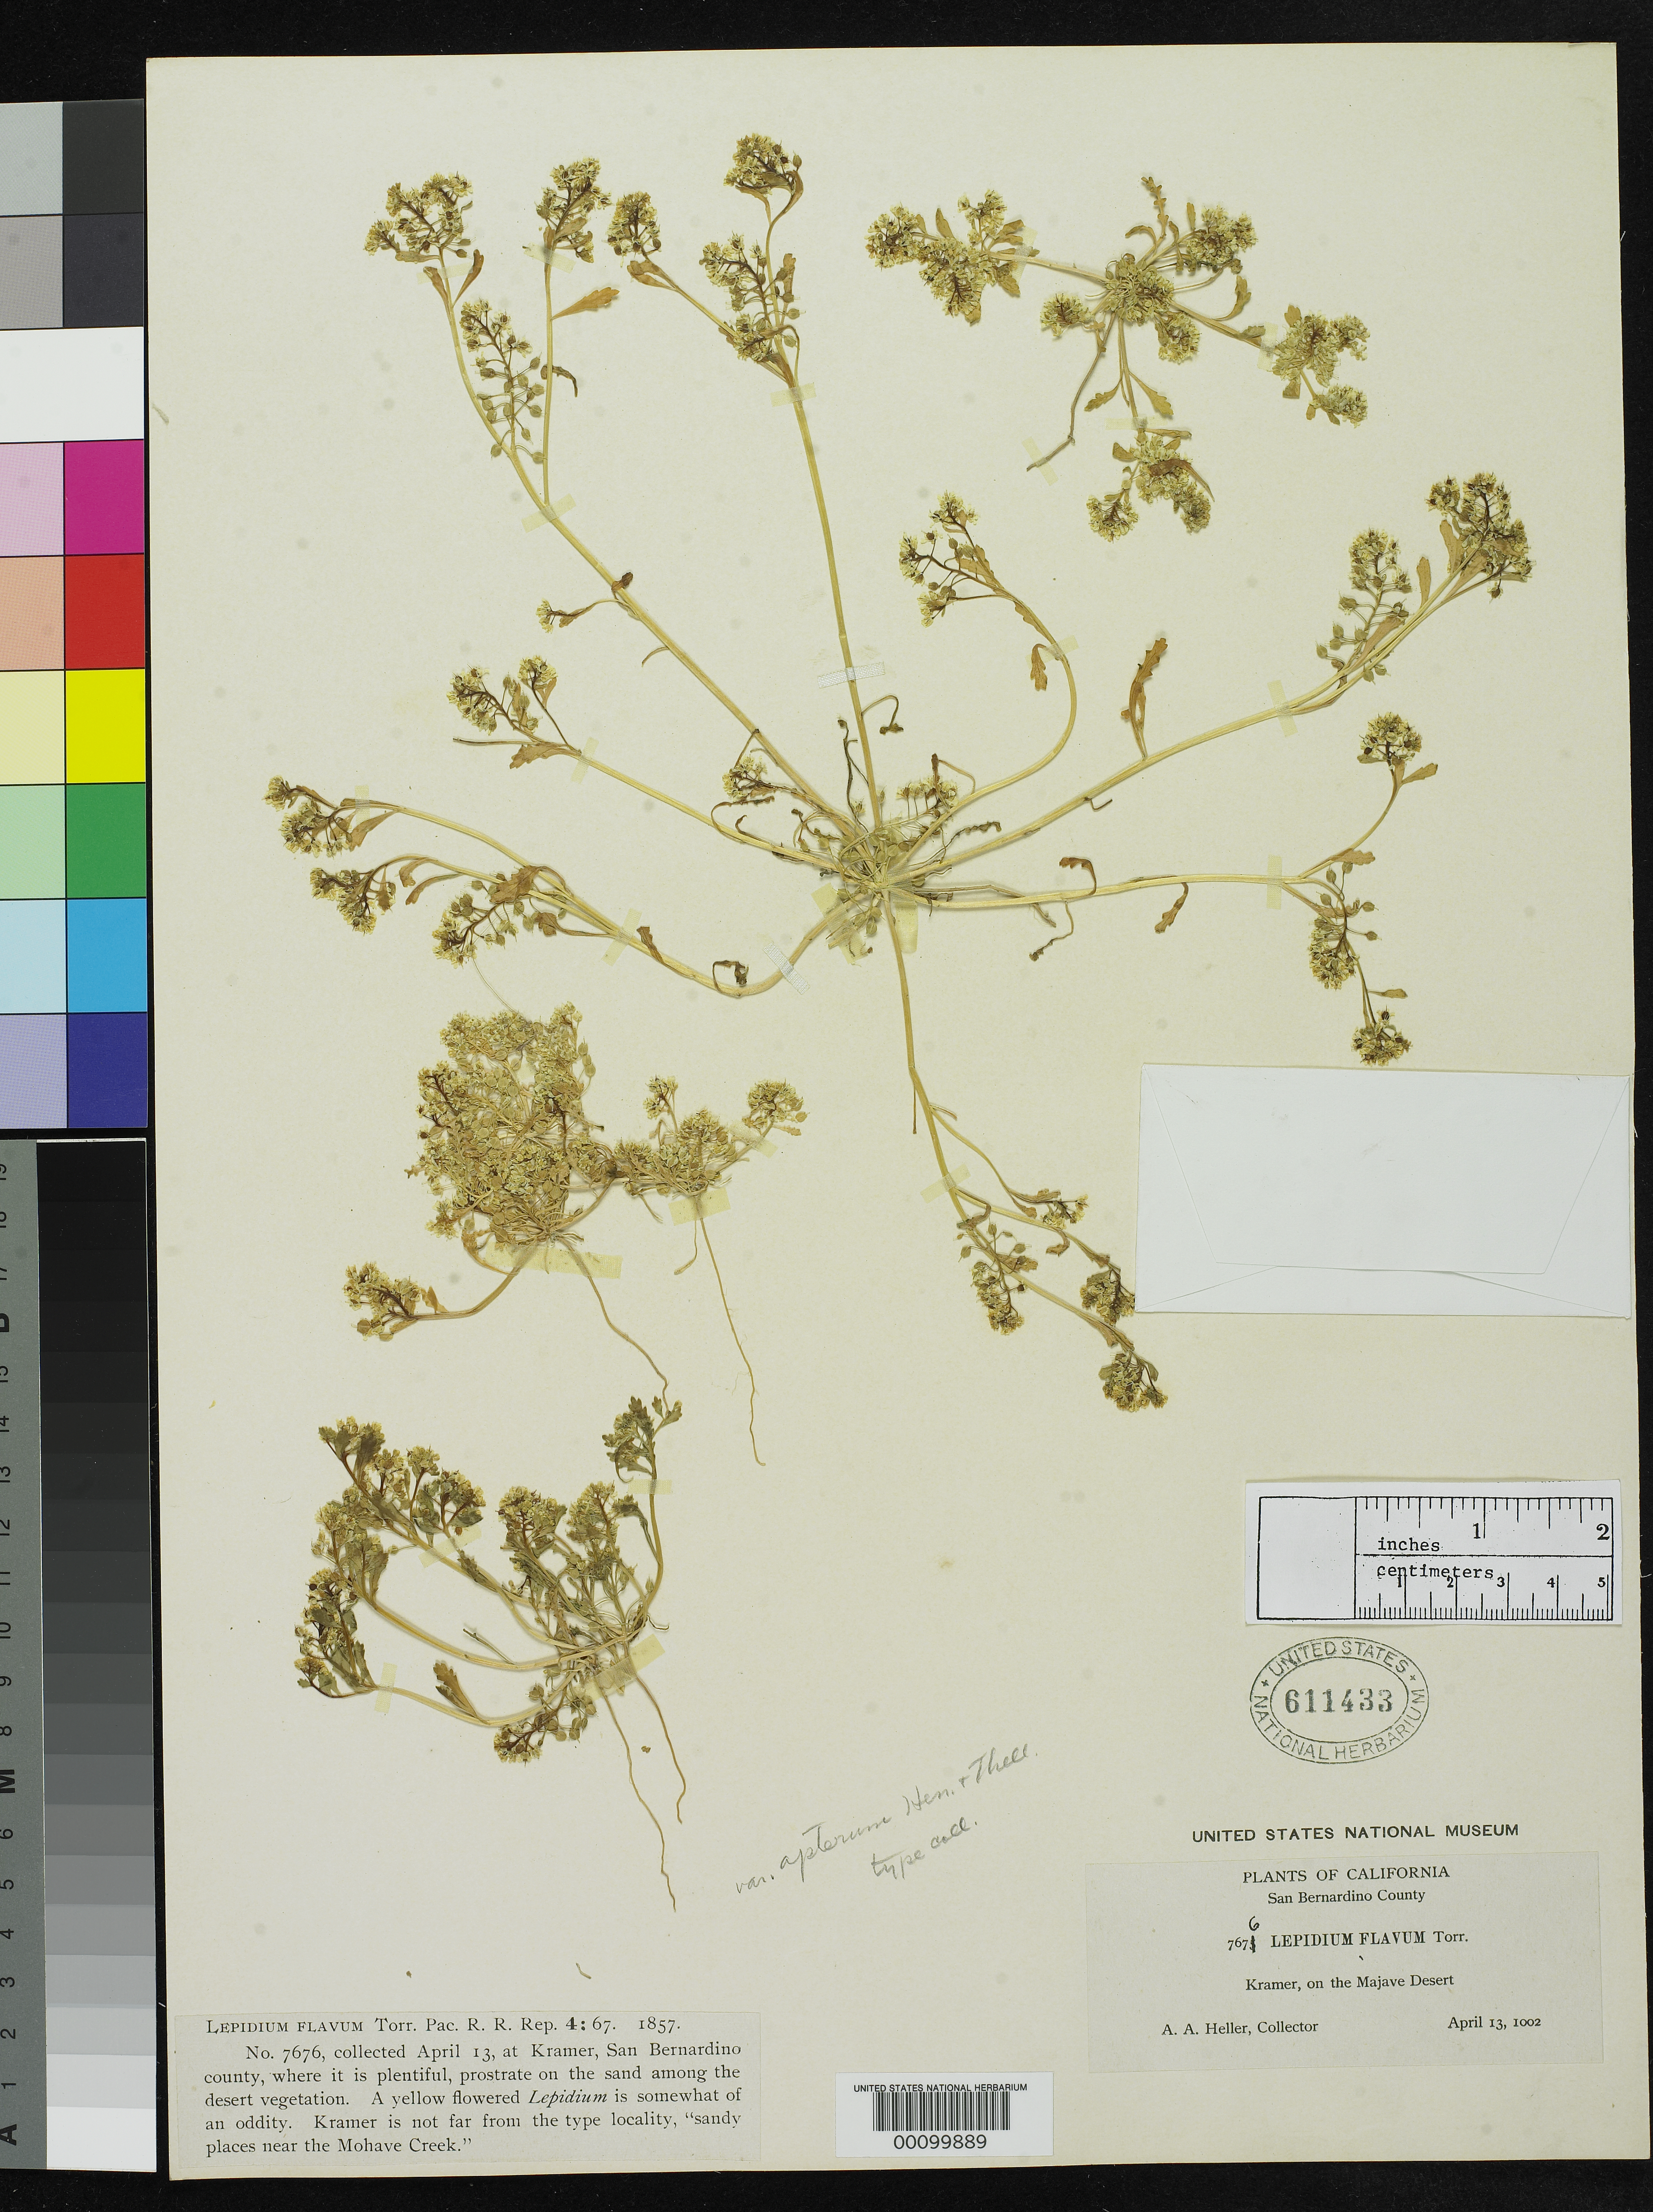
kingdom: Plantae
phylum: Tracheophyta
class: Magnoliopsida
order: Brassicales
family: Brassicaceae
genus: Lepidium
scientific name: Lepidium flavum var. apterum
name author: Henr. & Thell.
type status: Isotype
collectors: A. A. Heller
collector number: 7675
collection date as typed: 13 Apr 1902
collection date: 1902-04-13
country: United States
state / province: California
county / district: San Bernardino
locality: Kramer, on Mojave Desert.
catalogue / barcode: US 611433